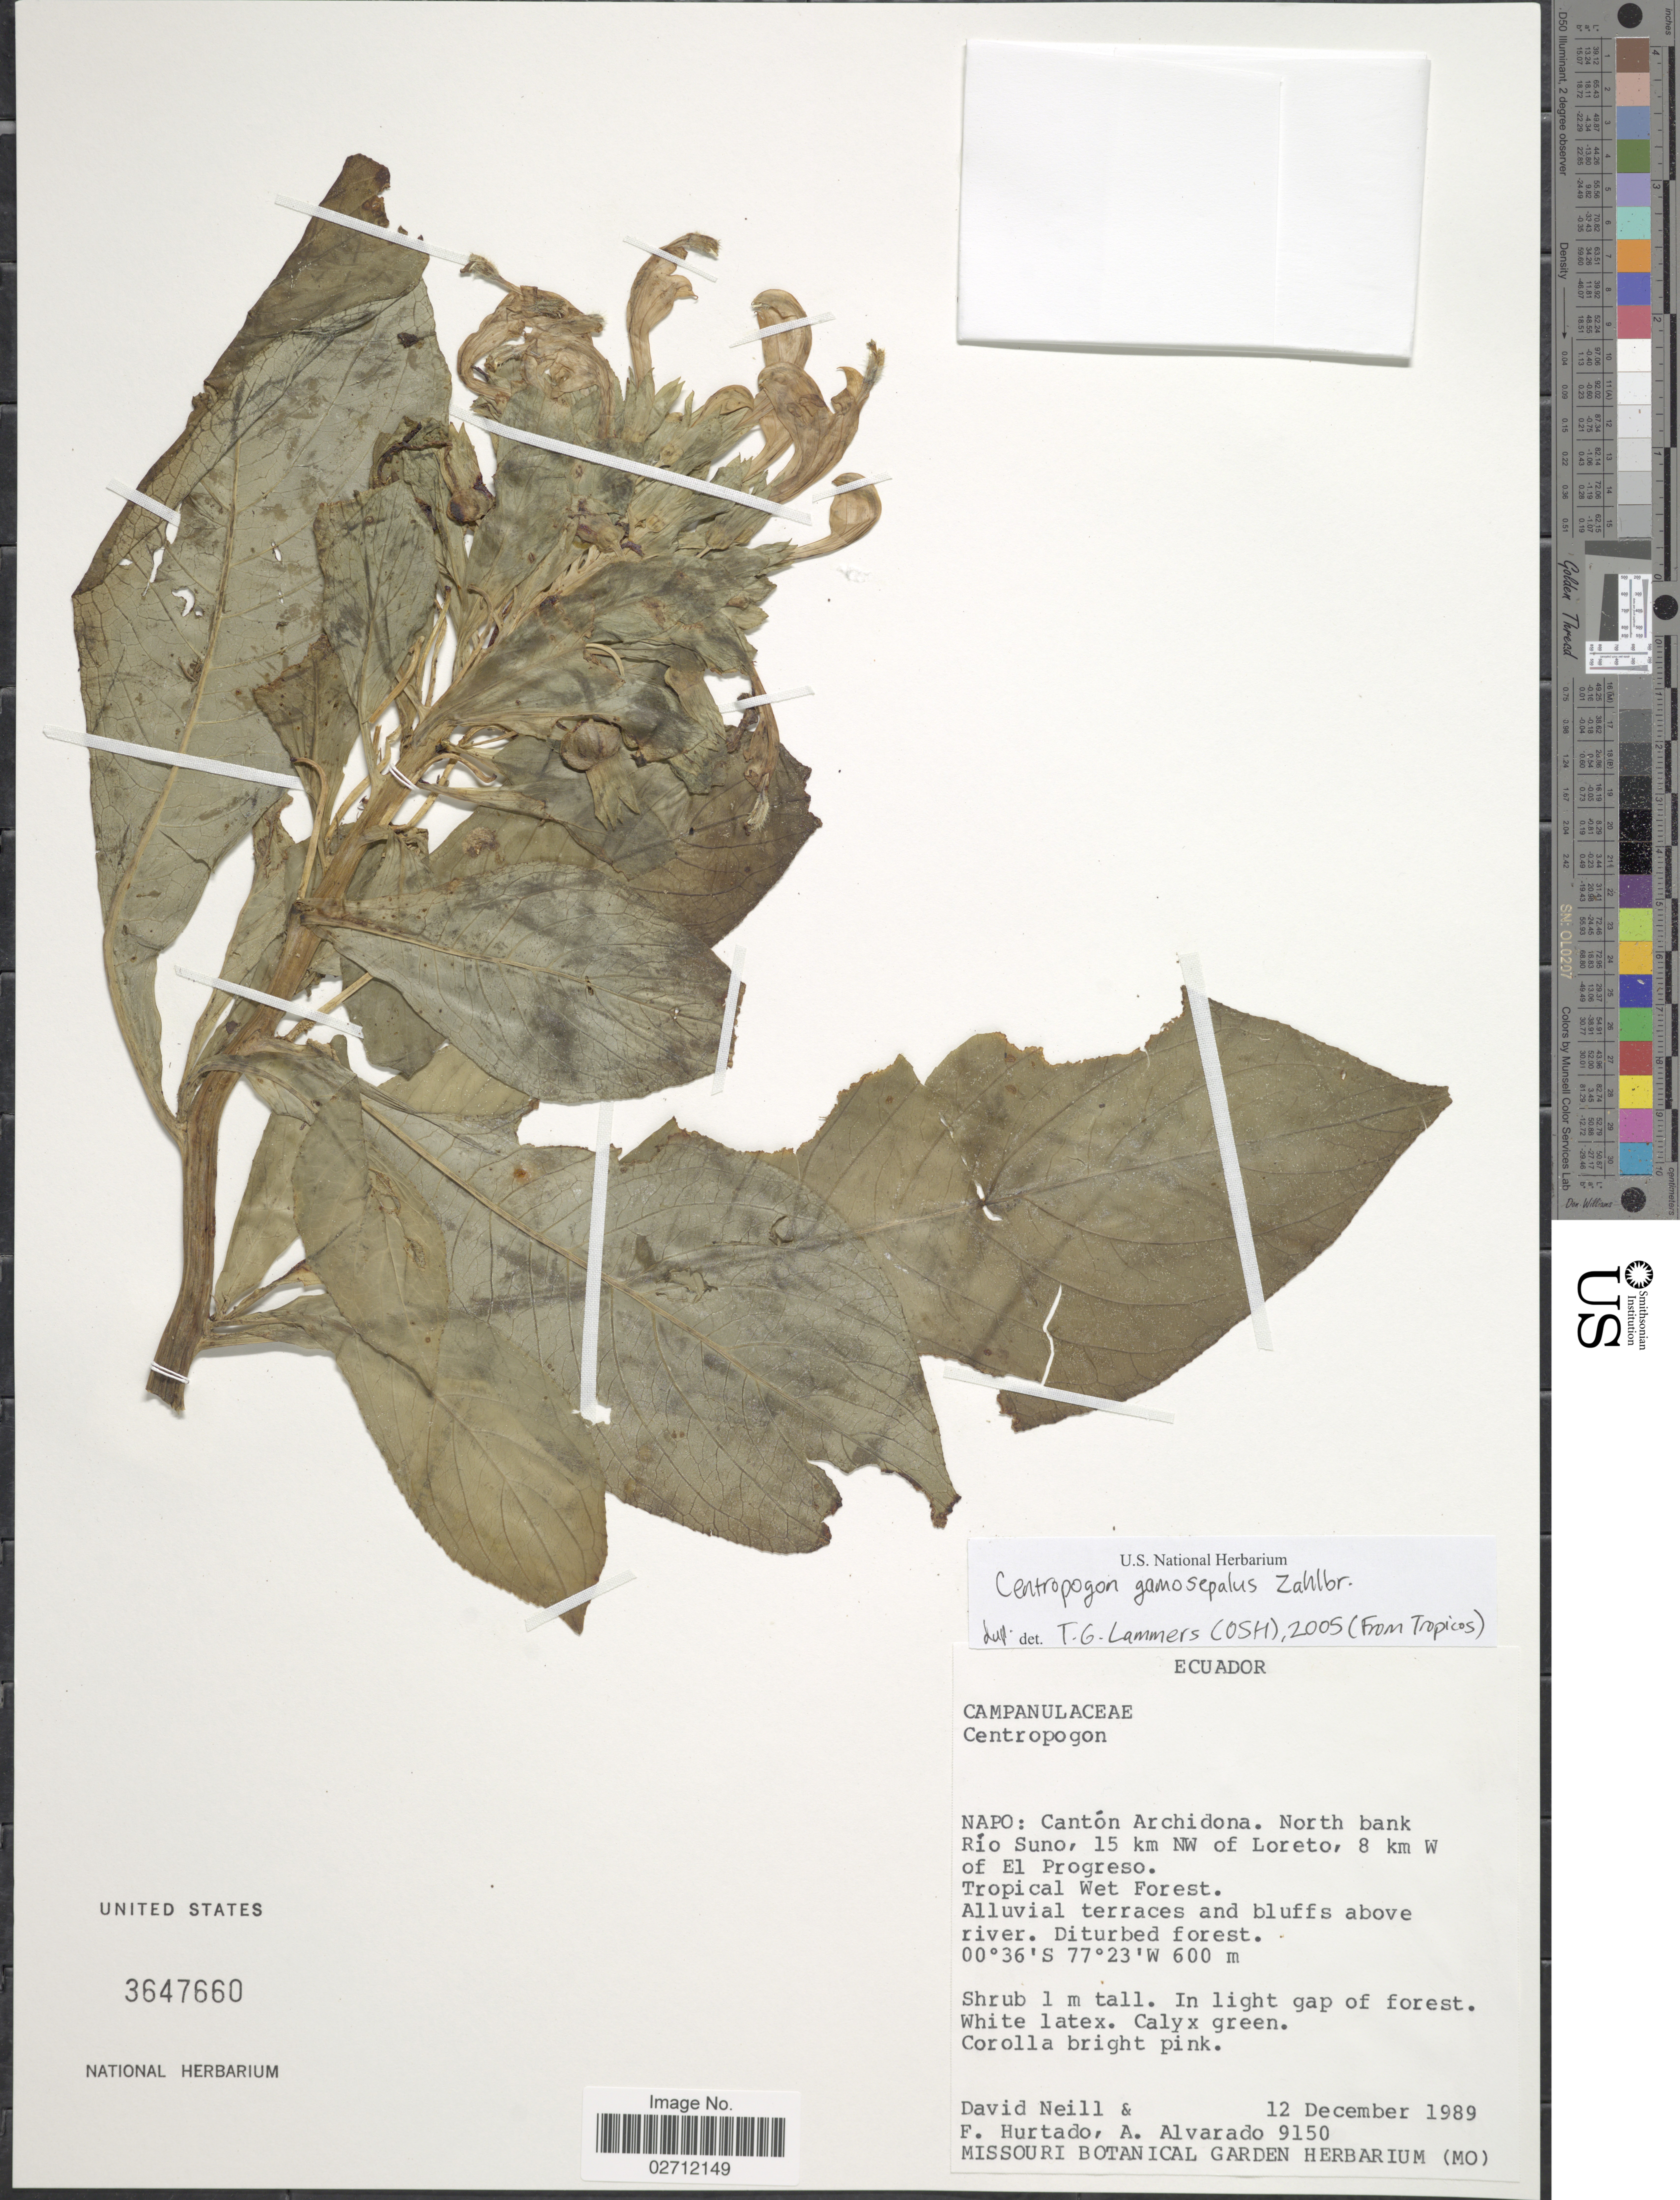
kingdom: Plantae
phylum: Tracheophyta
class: Magnoliopsida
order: Asterales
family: Campanulaceae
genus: Centropogon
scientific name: Centropogon gamosepalus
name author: Zahlbr.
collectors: D. Neill, F. Hurtado & A. Alvarado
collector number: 9150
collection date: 1989-12-12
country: Ecuador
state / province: Napo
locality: Canton Archidona, North bank Rio Suno, 15 km NW of Loreto, 8 km W of El Progreso, alluvial terraces and bluffs above river.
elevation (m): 600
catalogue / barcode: US 3647660